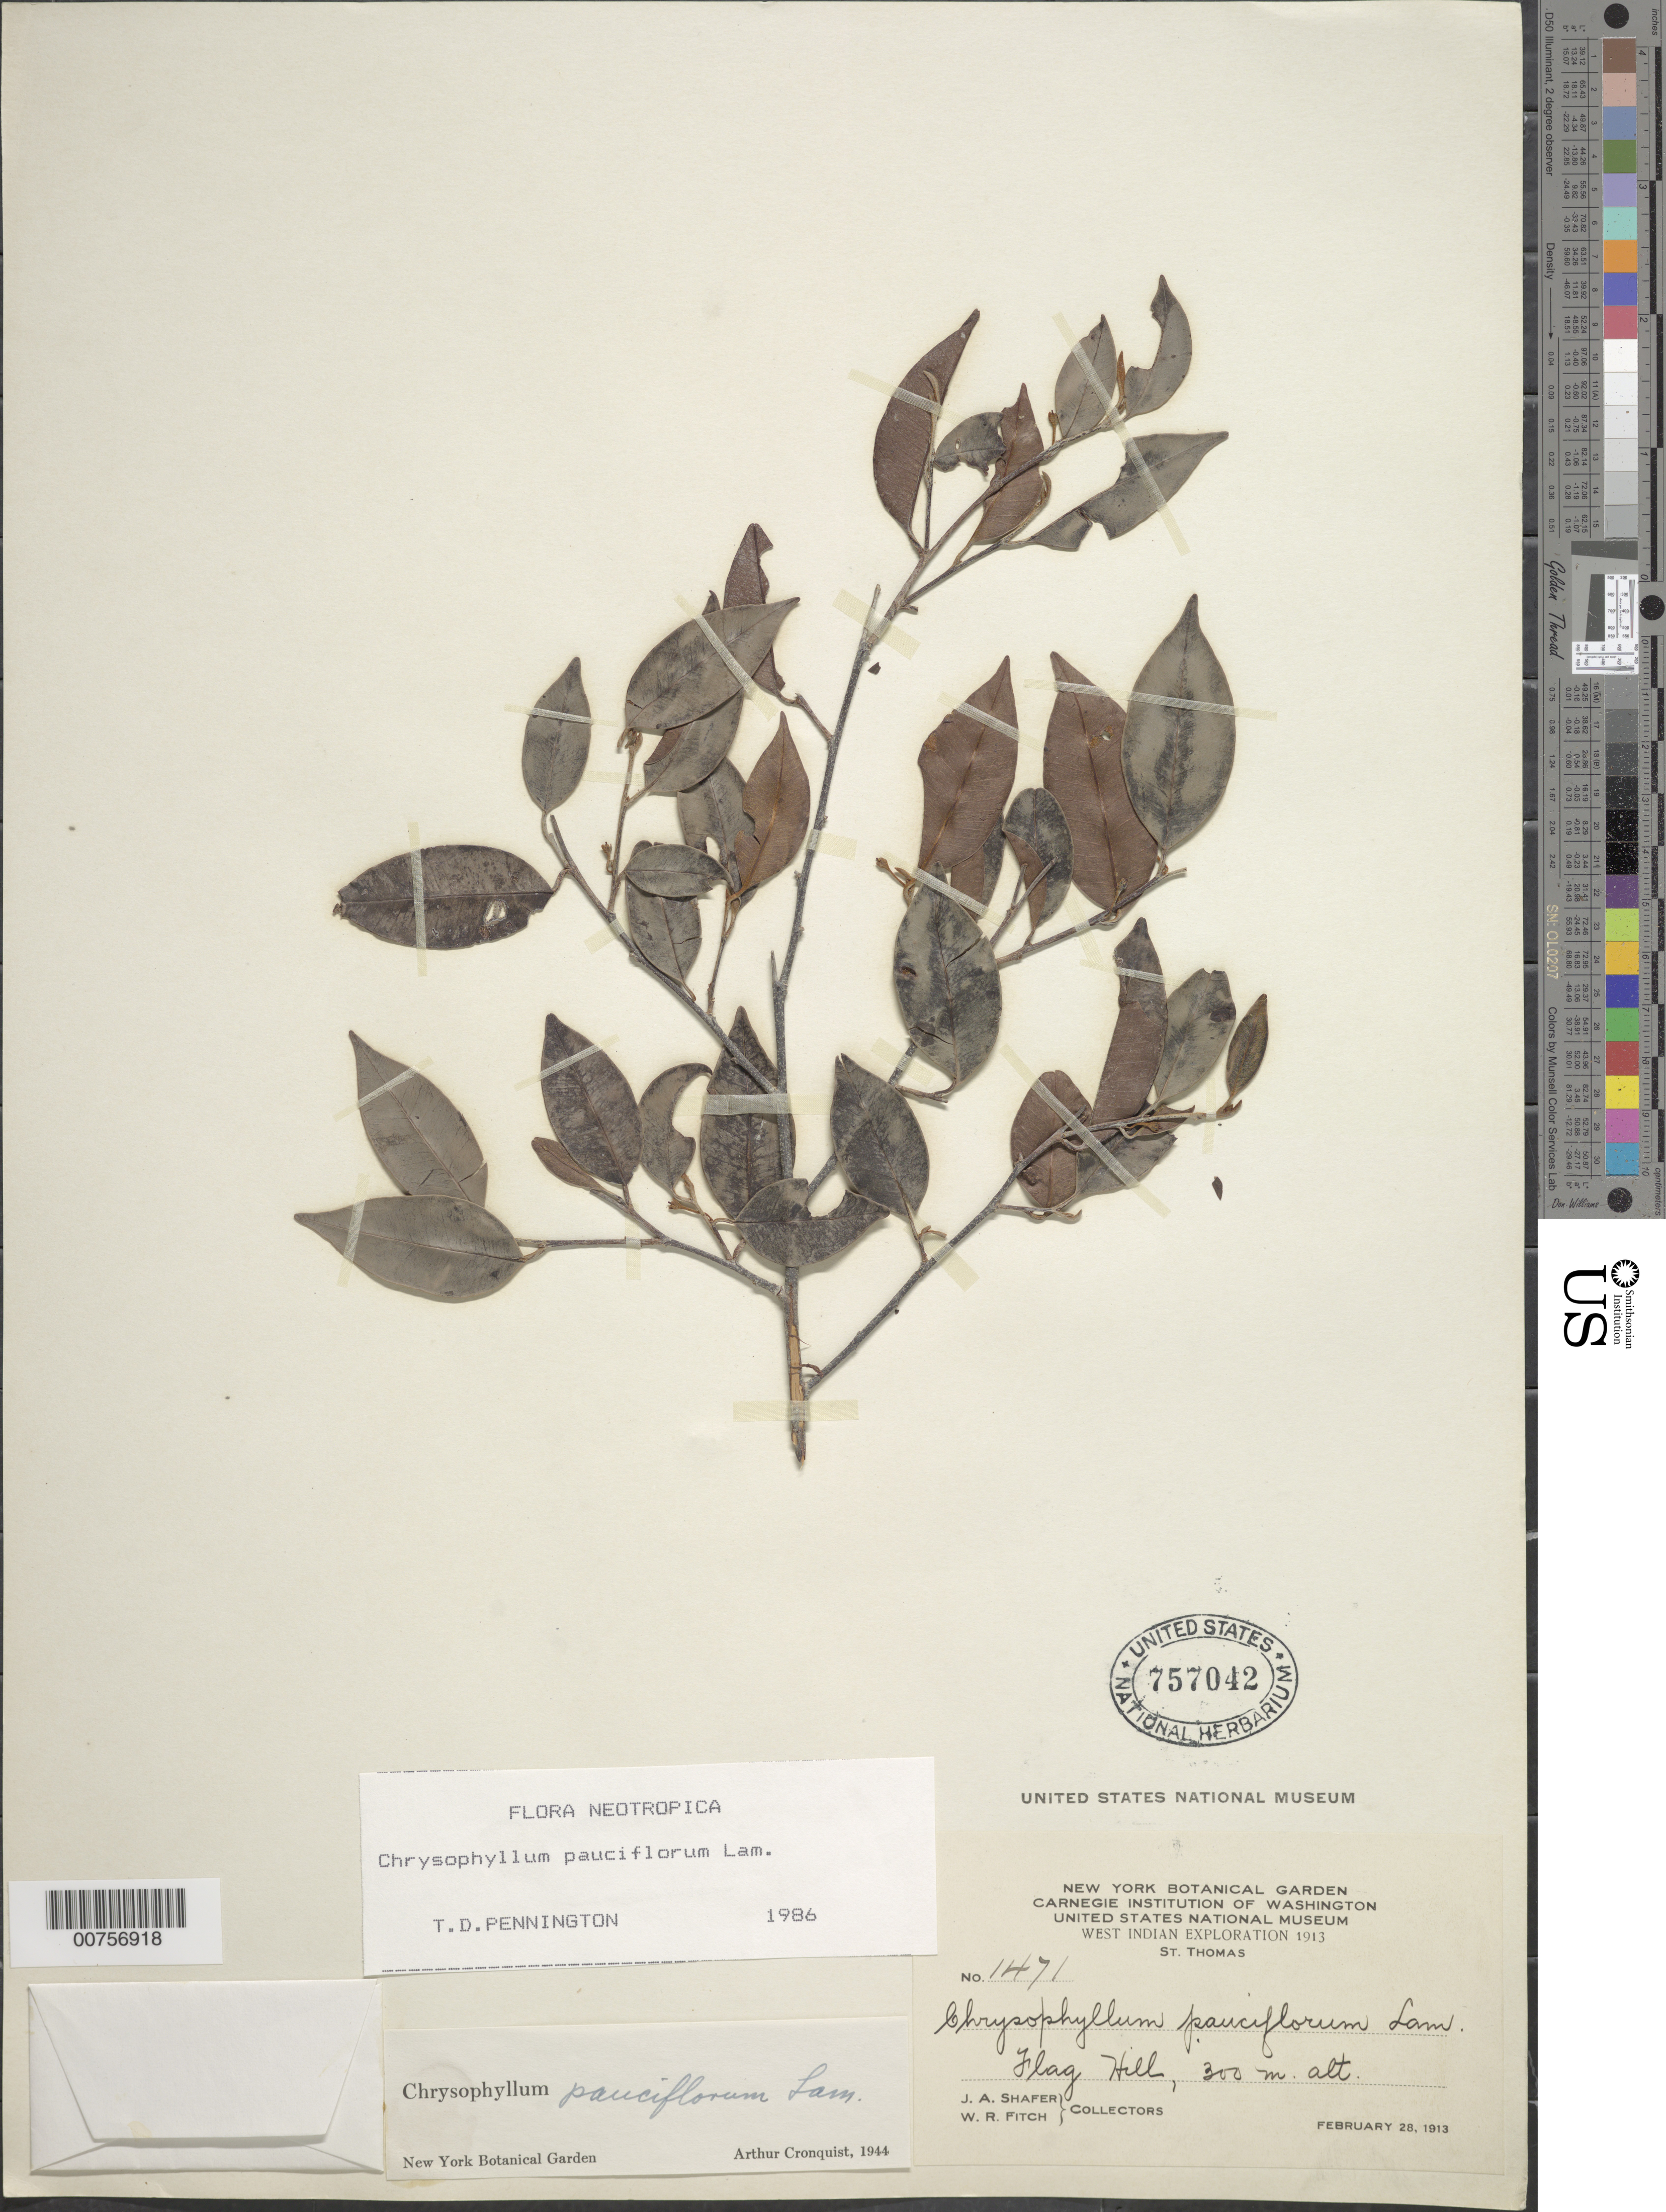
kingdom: Plantae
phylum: Tracheophyta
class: Magnoliopsida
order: Ericales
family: Sapotaceae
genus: Chrysophyllum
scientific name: Chrysophyllum pauciflorum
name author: Lam.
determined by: Pennington, T. D., (K)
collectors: J. A. Shafer & W. R. Fitch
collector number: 1471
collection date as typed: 28 Feb 1913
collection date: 1913-02-28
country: U.S. Virgin Islands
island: St. Thomas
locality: Flag Hill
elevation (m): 300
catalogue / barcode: US 757042